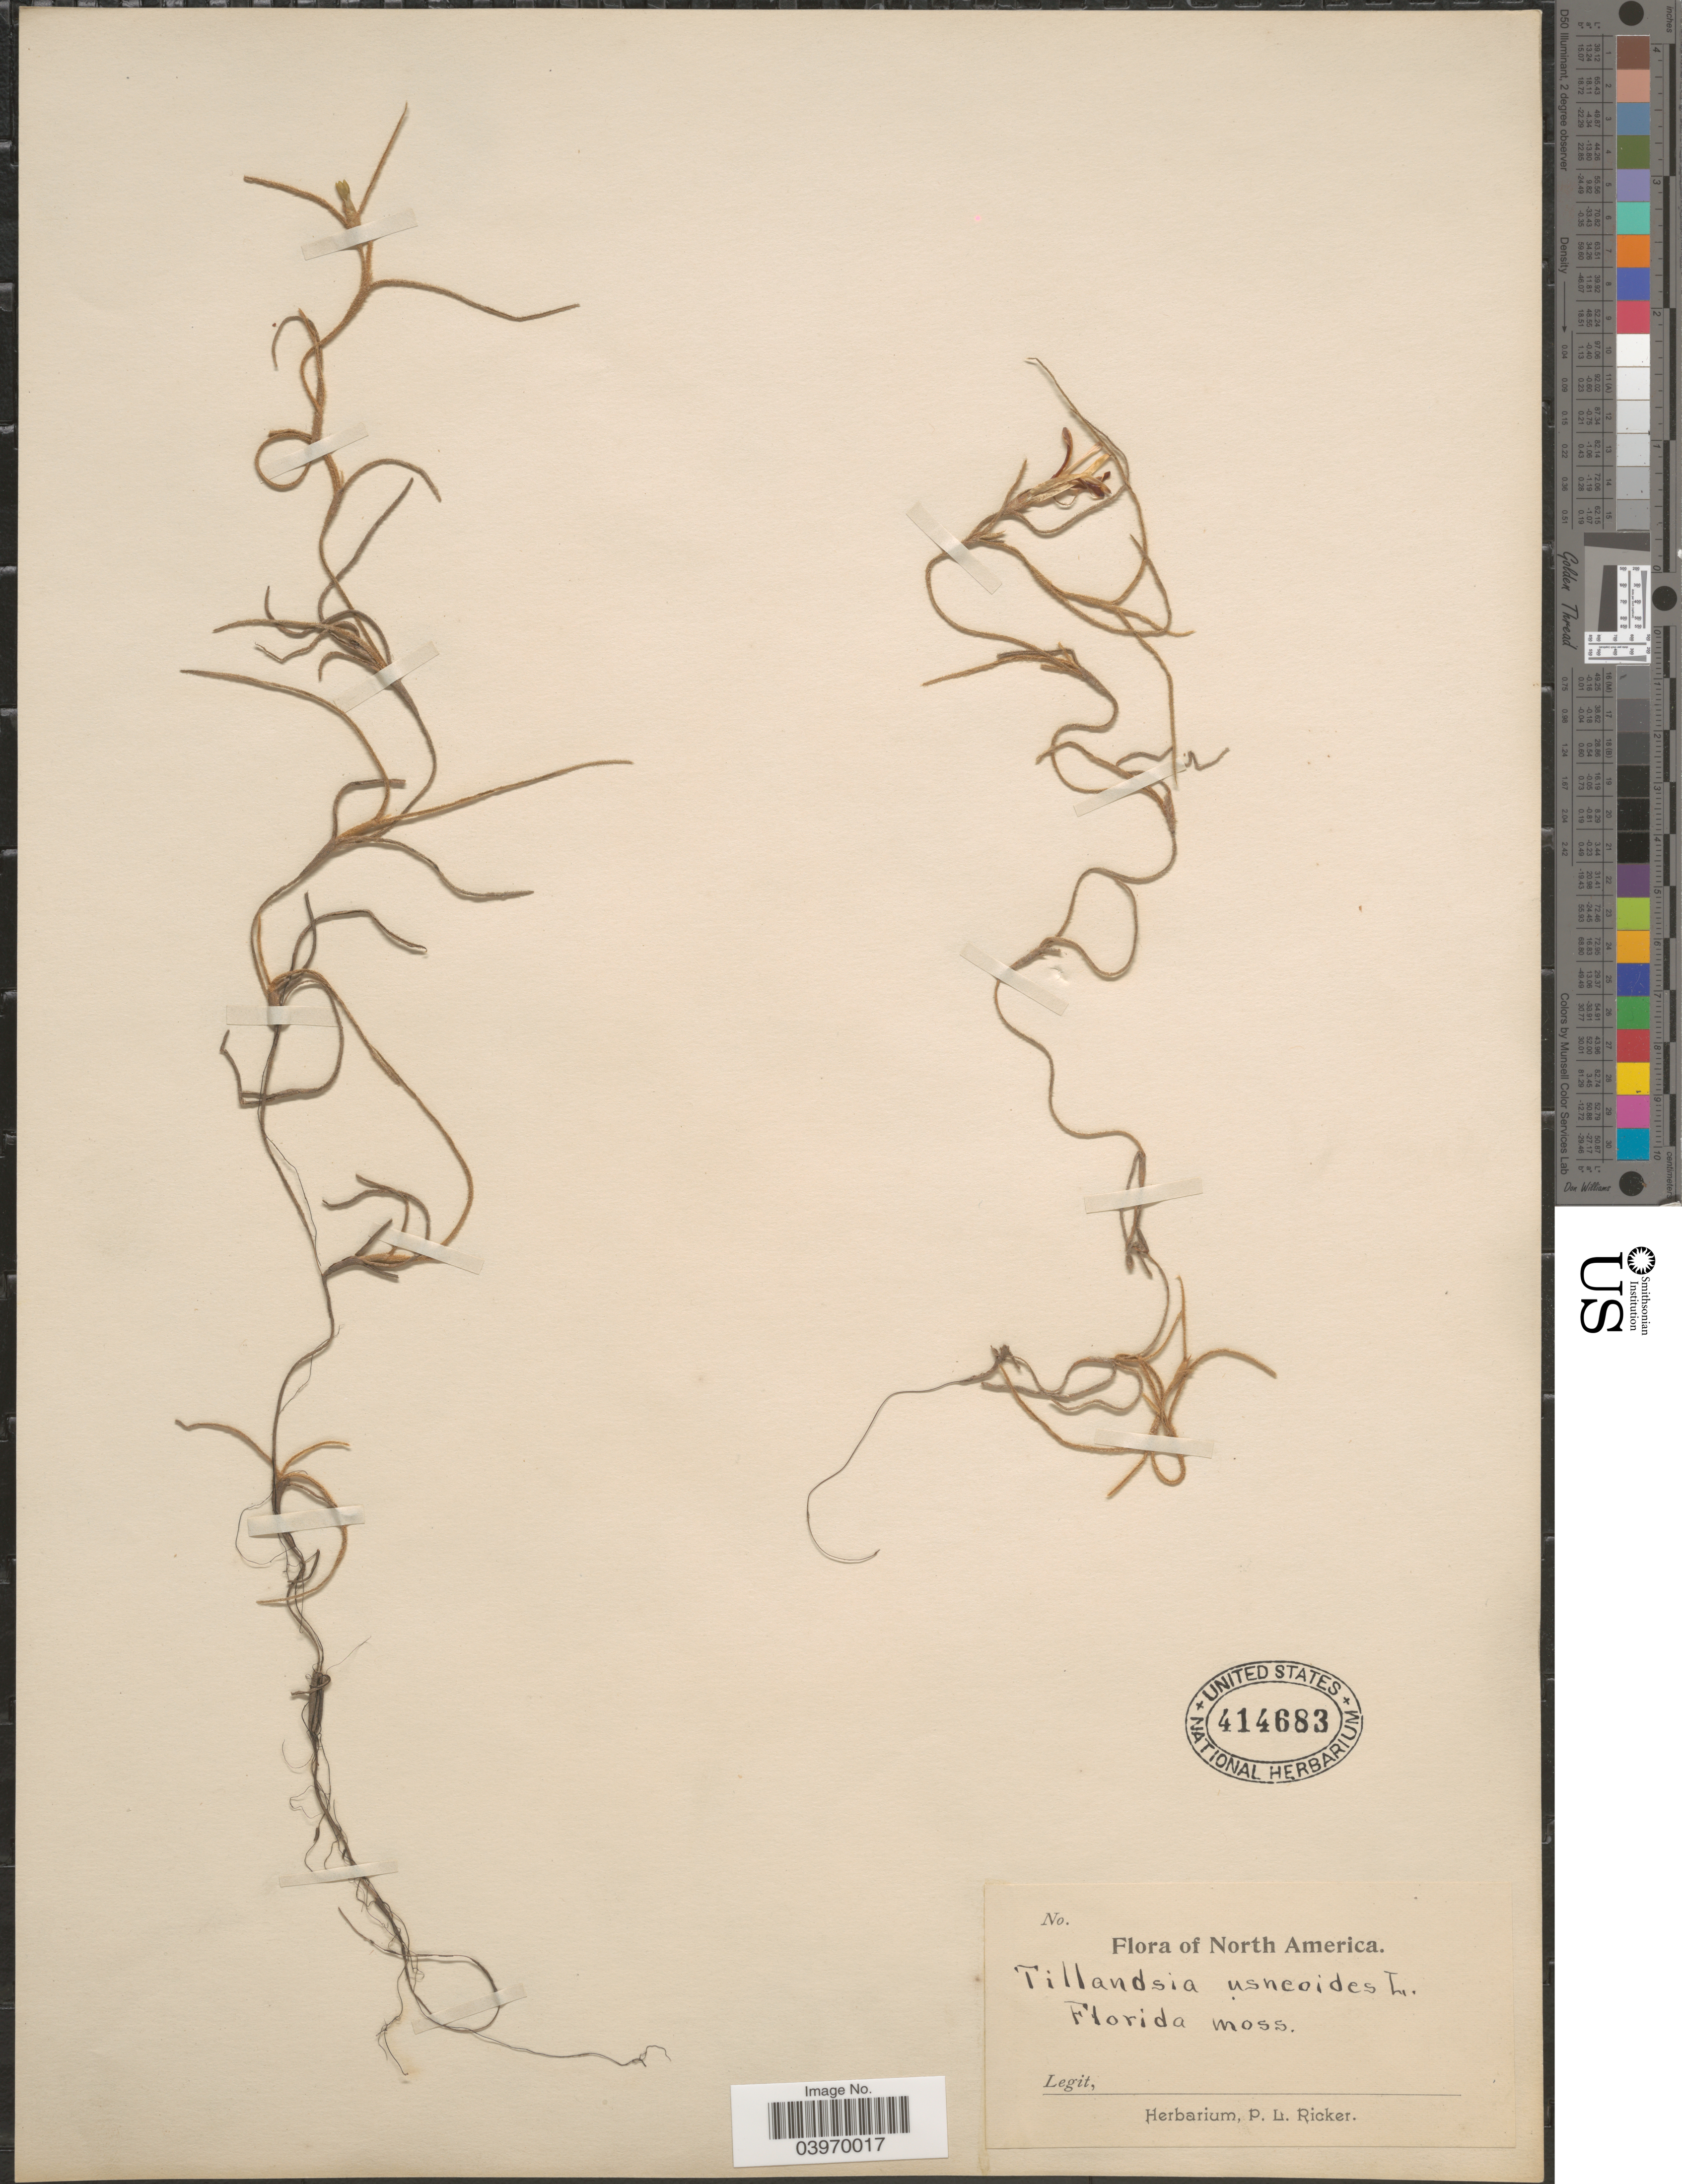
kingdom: Plantae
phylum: Tracheophyta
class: Liliopsida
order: Poales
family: Bromeliaceae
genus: Tillandsia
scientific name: Tillandsia usneoides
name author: (L.) L.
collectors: ex herb. P. L. Ricker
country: United States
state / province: Florida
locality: Florida moss.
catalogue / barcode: US 414683